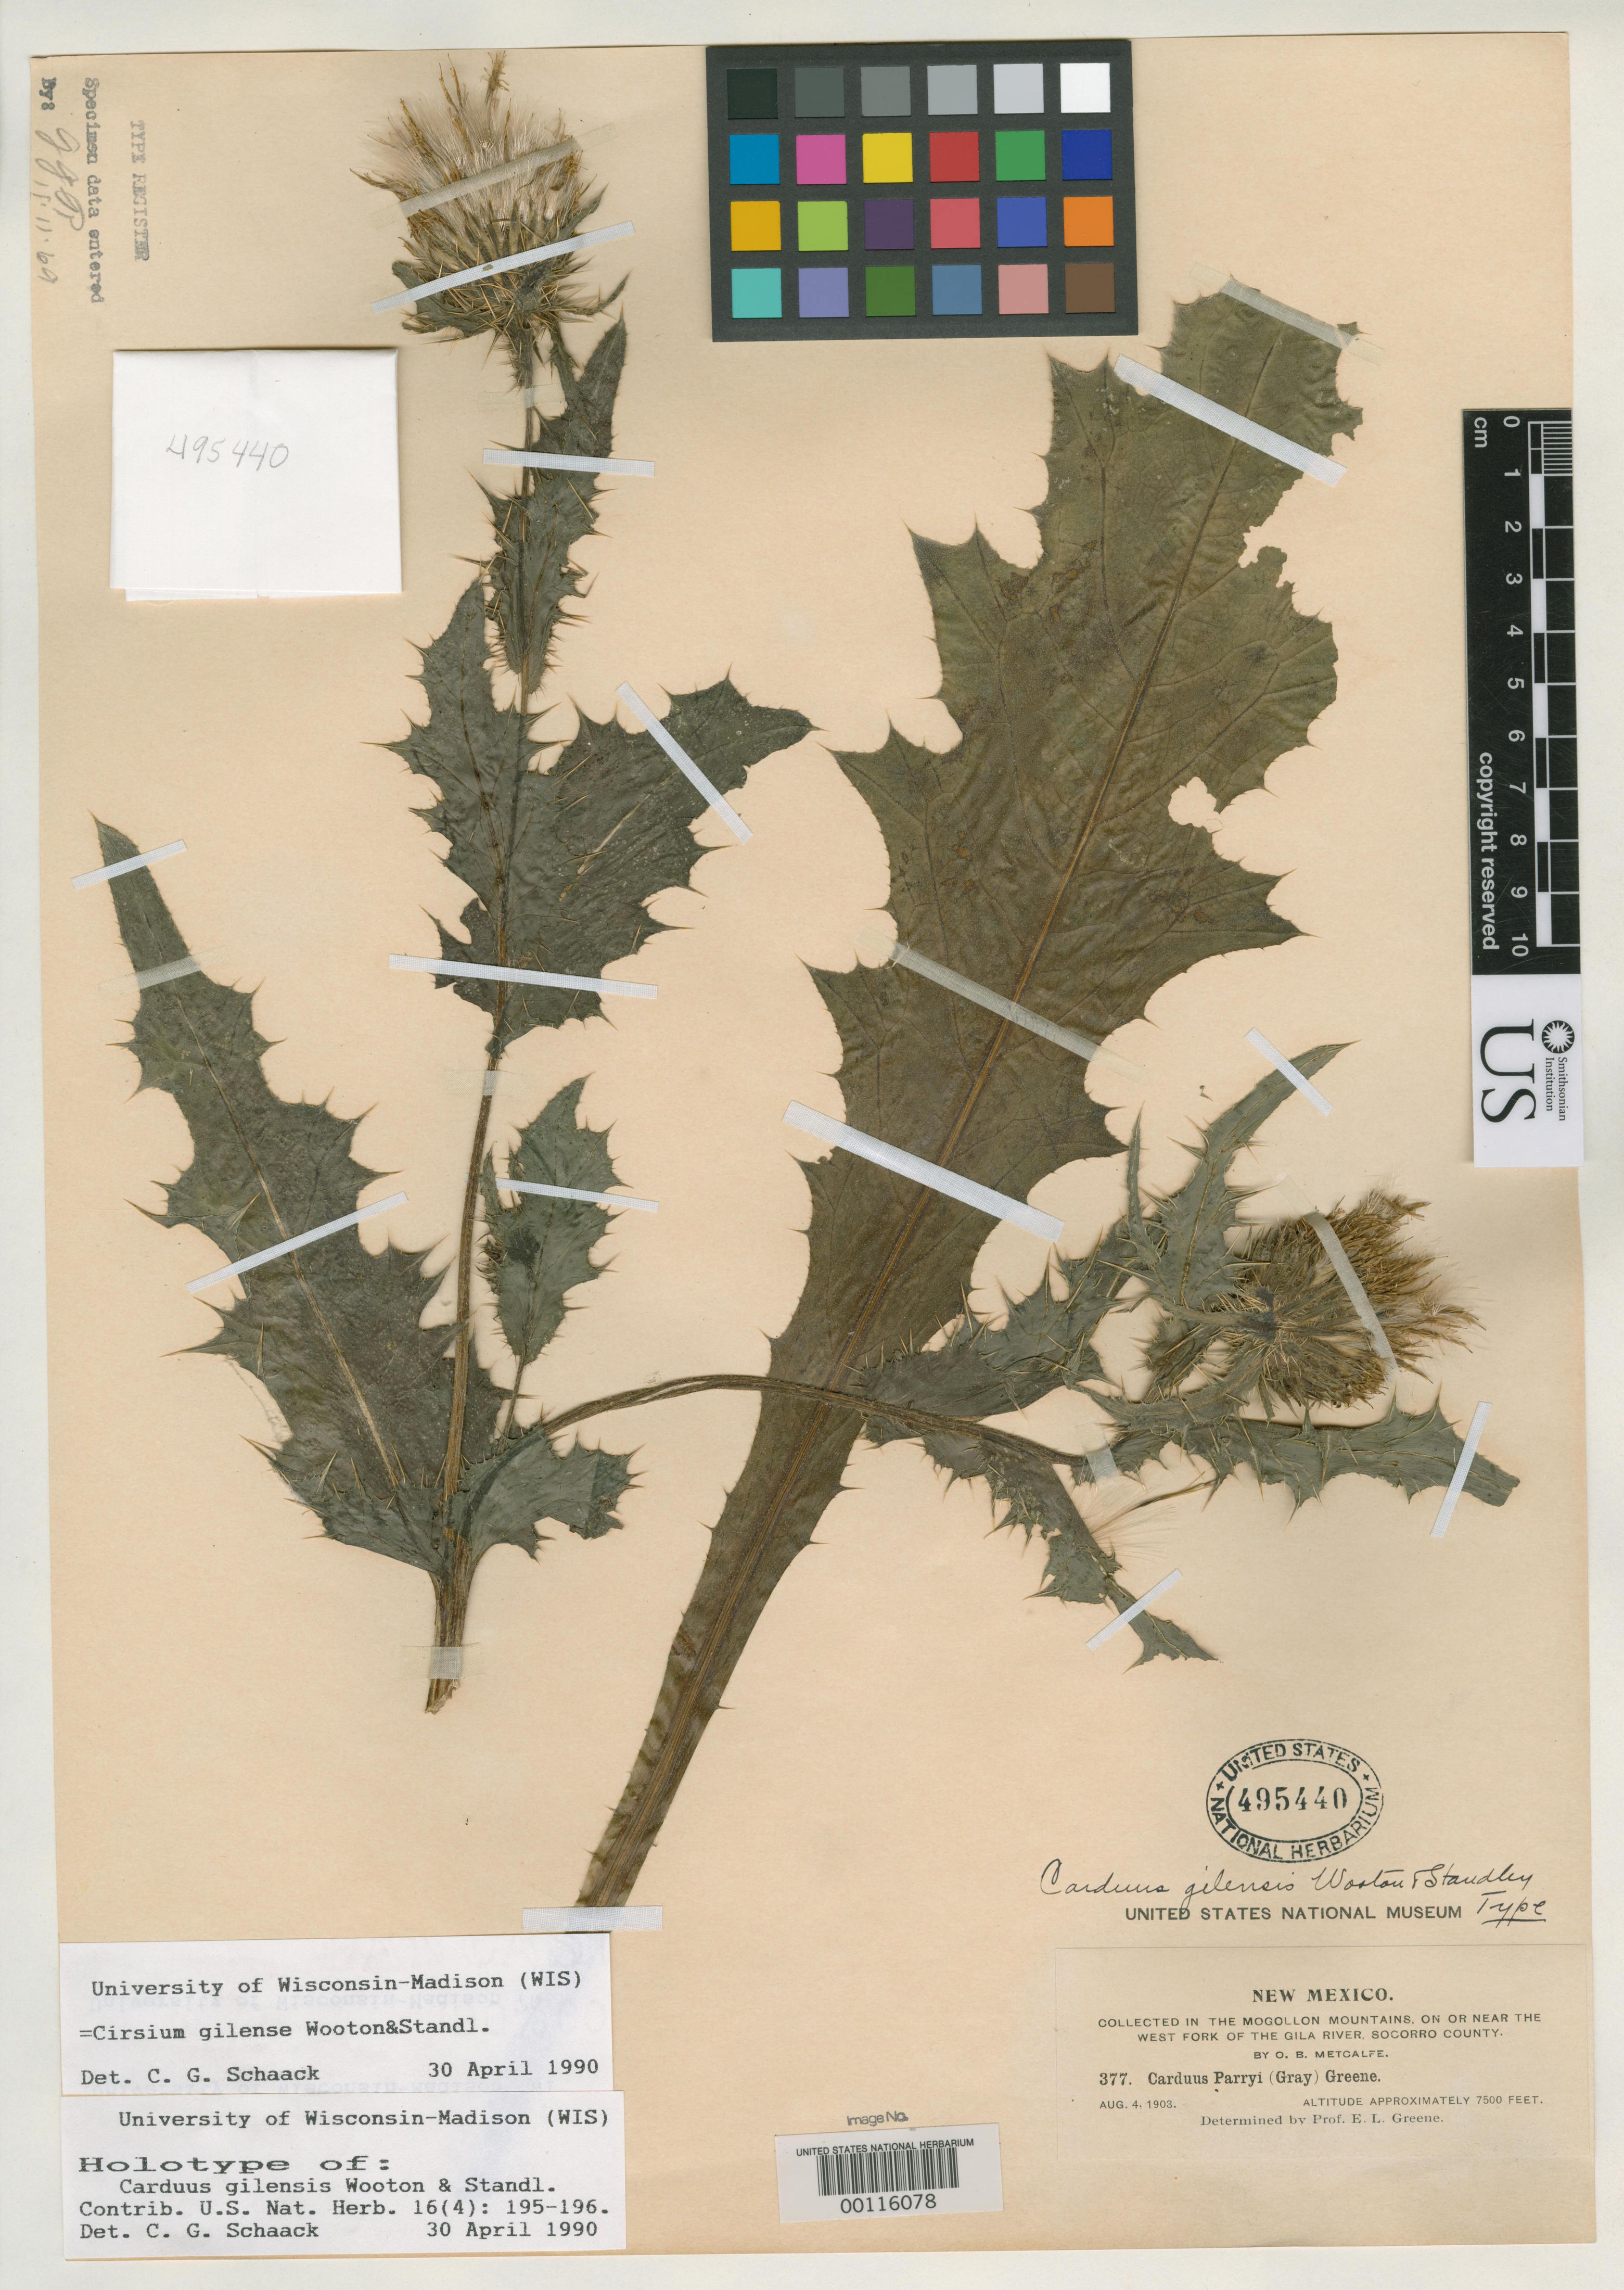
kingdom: Plantae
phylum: Tracheophyta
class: Magnoliopsida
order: Asterales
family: Asteraceae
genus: Carduus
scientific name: Carduus gilensis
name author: Wooton & Standl.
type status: Holotype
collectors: O. B. Metcalfe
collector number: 377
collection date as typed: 04 Aug 1903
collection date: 1903-08-04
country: United States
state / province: New Mexico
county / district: Socorro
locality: Mogollon Mts.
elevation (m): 2250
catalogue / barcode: US 495440